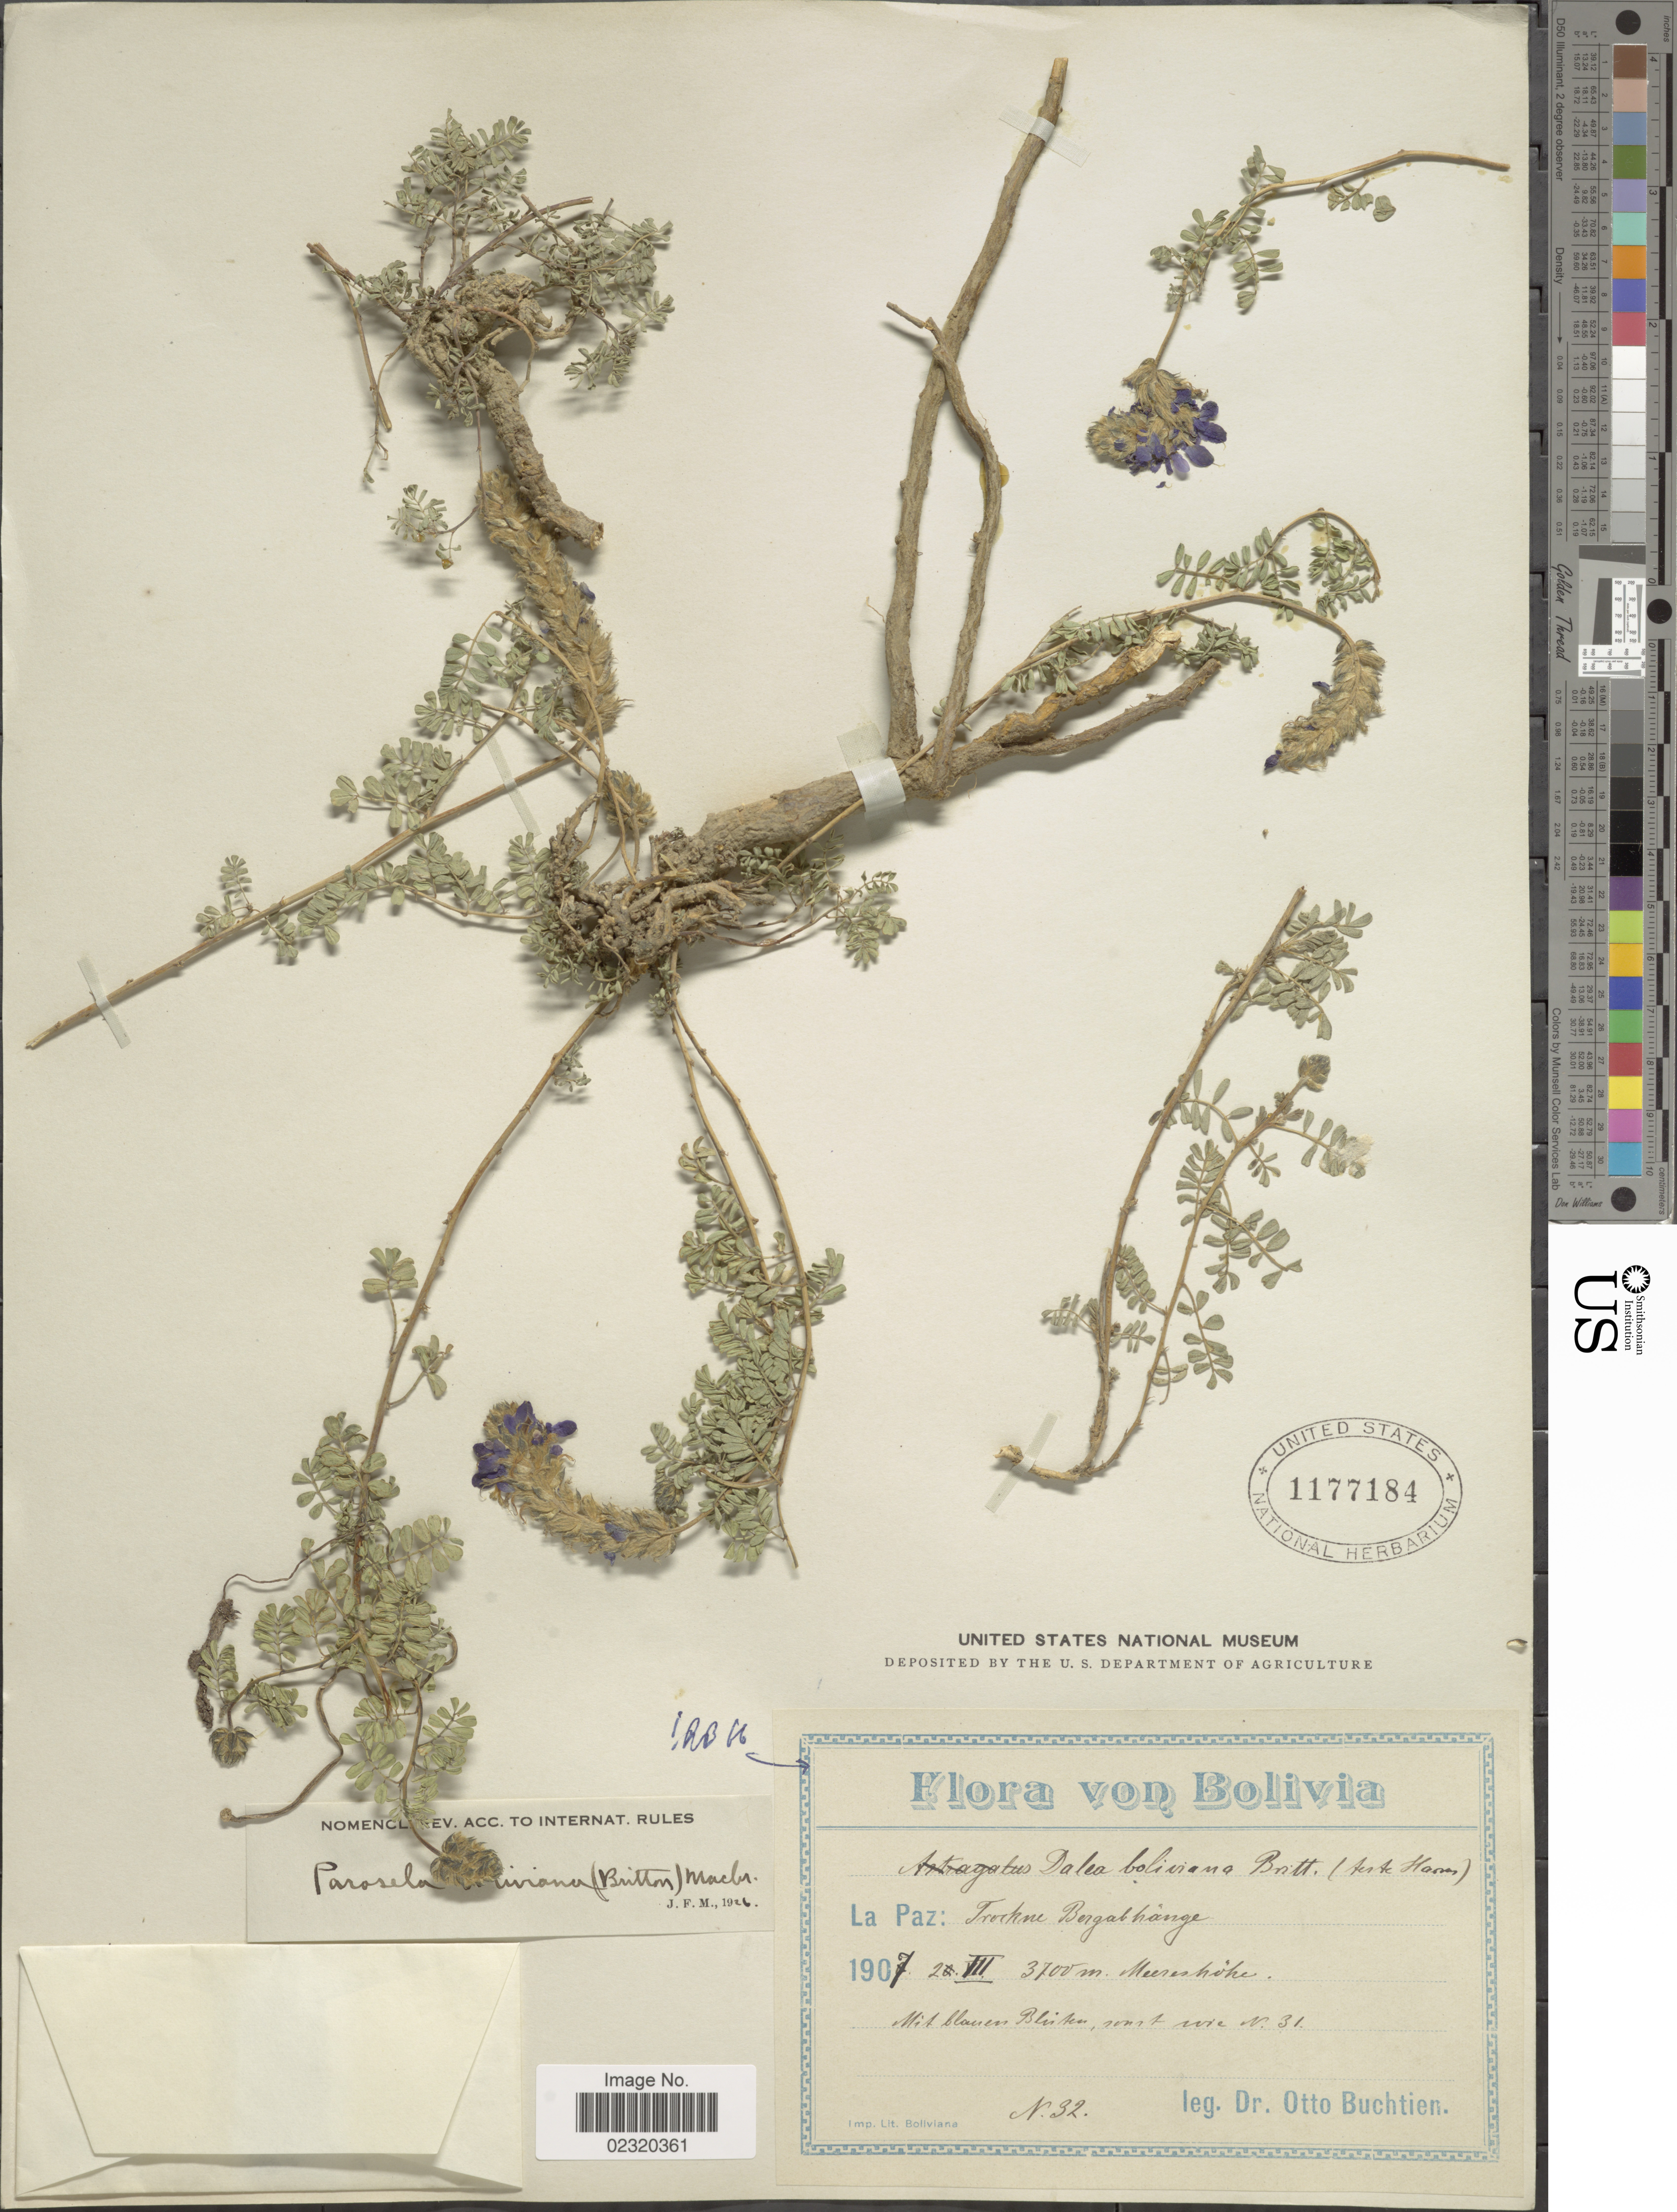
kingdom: Plantae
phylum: Tracheophyta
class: Magnoliopsida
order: Fabales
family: Fabaceae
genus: Dalea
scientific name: Dalea boliviana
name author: Britton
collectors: O. Buchtien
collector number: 32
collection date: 1907-03-02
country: Bolivia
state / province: La Paz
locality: Trochnee Bergabhänge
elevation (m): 3700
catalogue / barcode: US 1177184